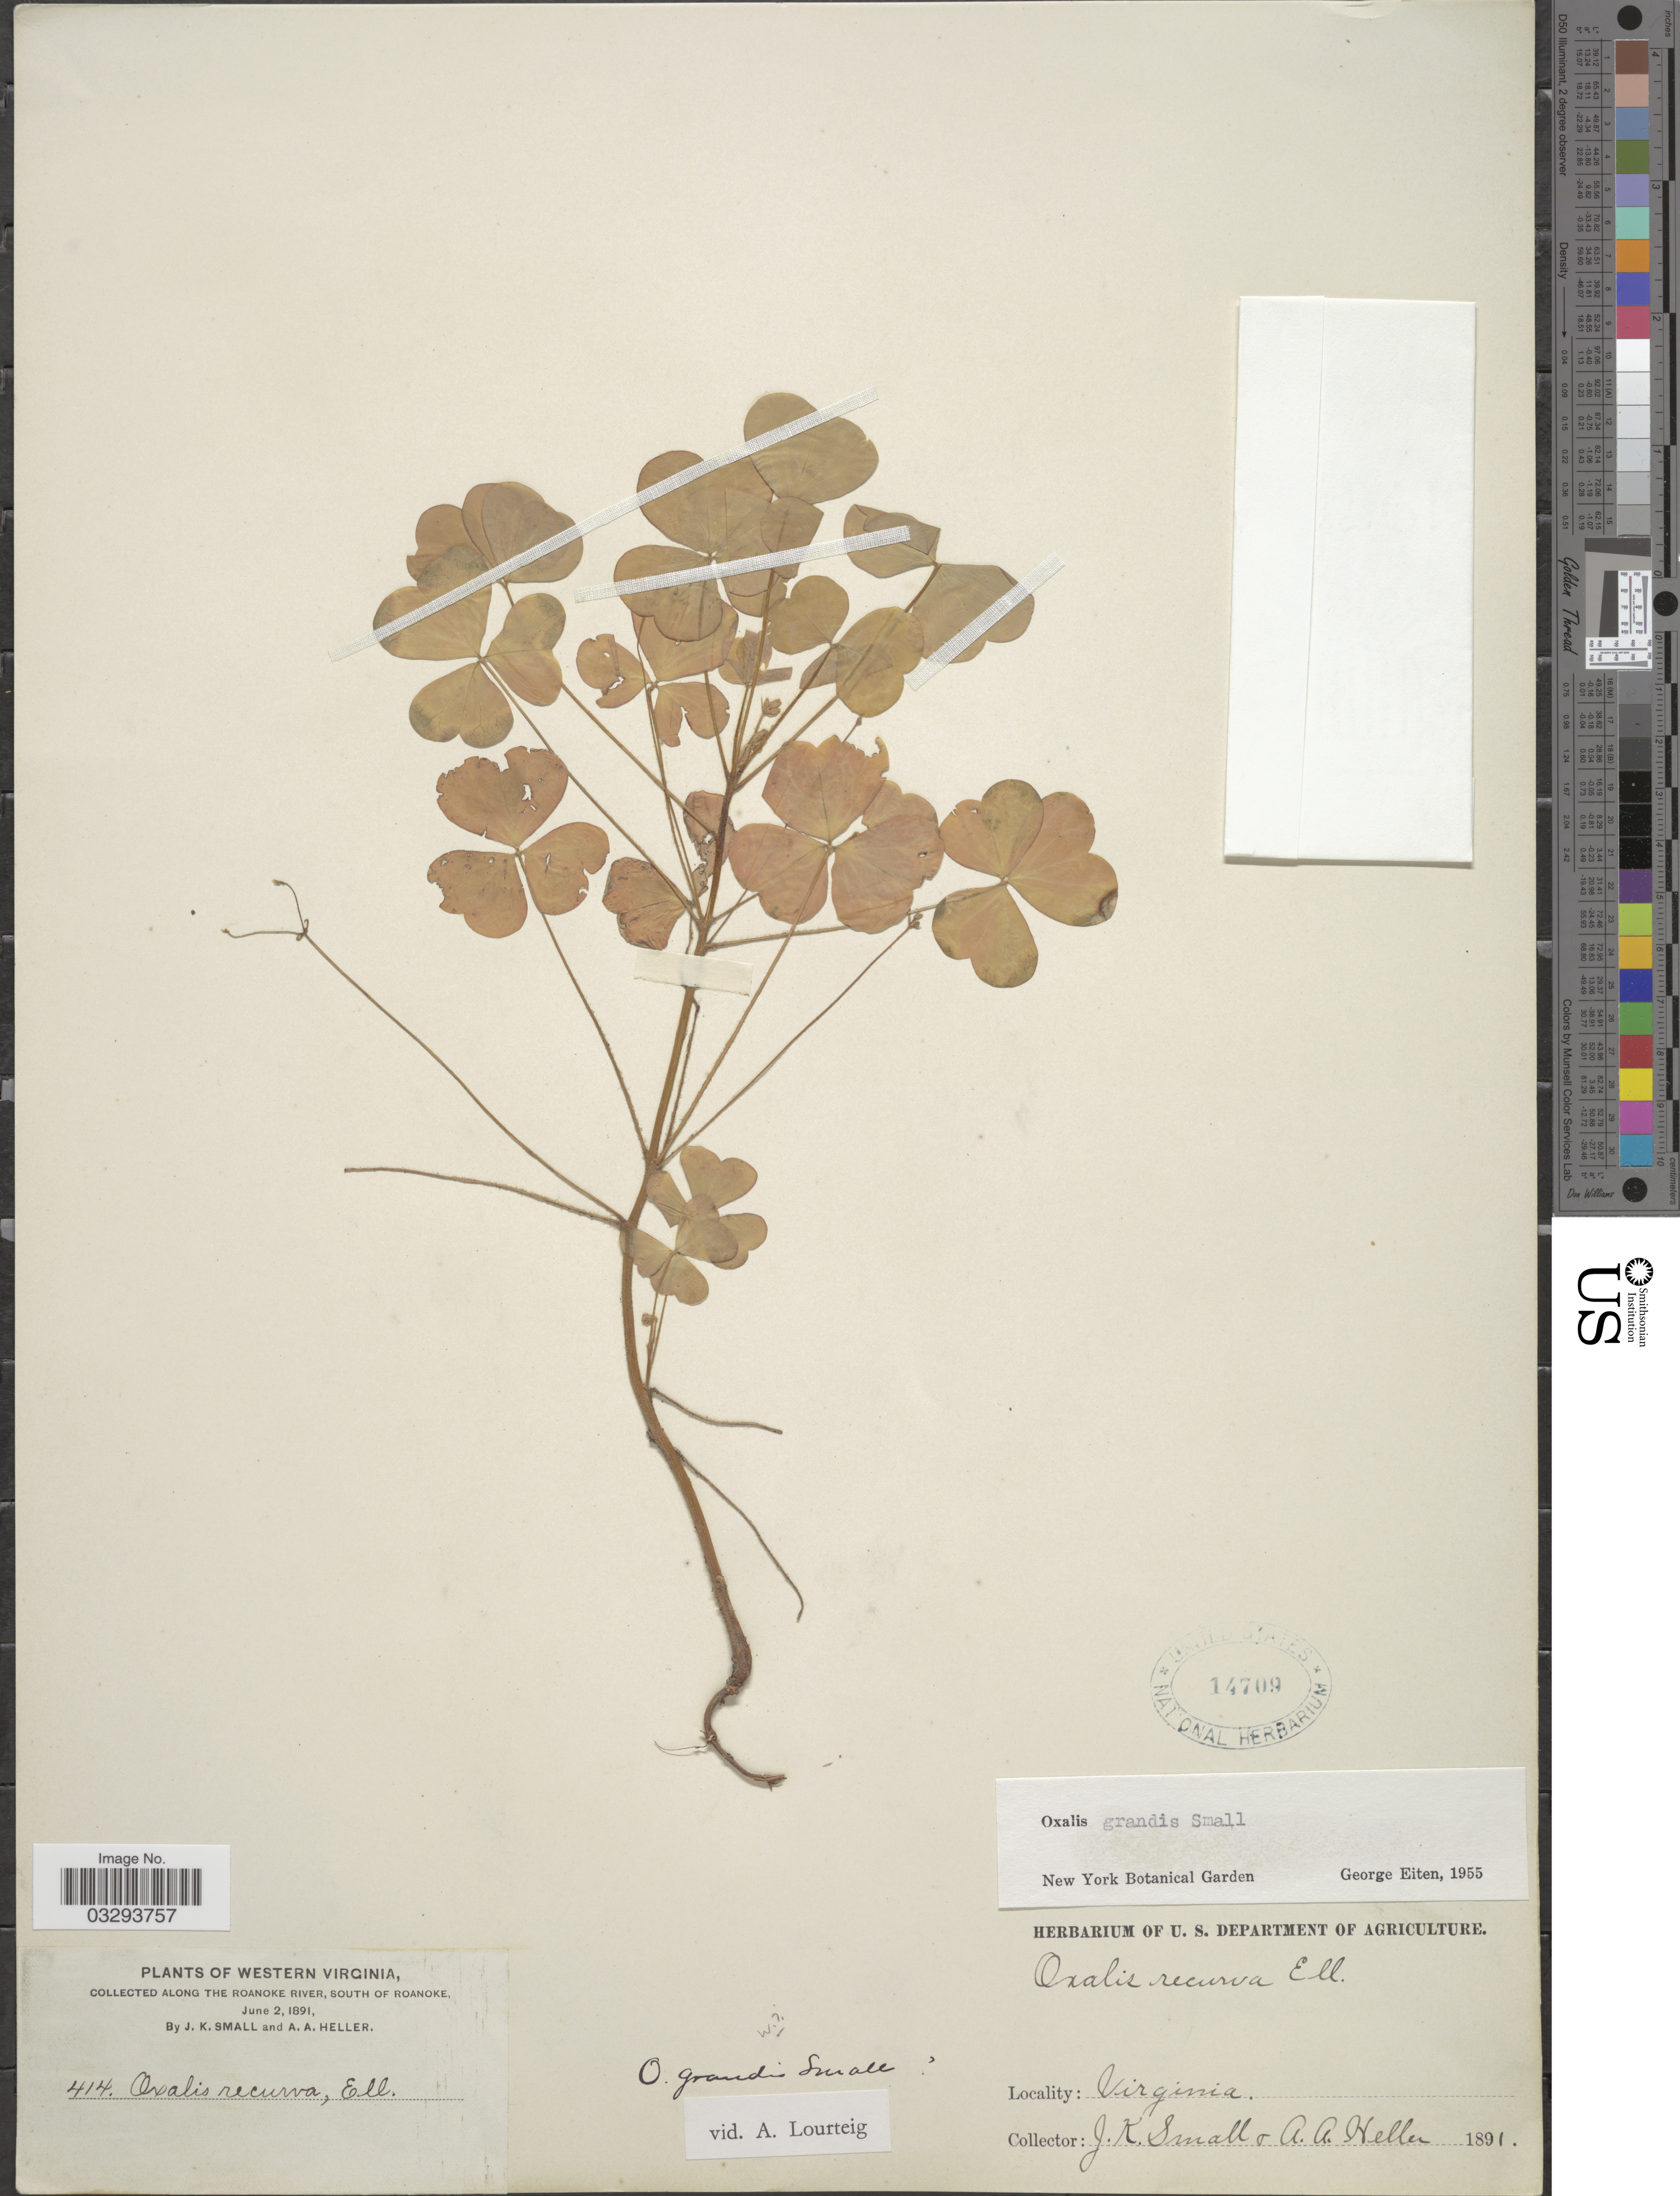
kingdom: Plantae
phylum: Tracheophyta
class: Magnoliopsida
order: Oxalidales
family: Oxalidaceae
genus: Oxalis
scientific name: Oxalis grandis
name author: Small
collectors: J. K. Small & A. A. Heller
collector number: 414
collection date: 1891-06-02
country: United States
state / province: Virginia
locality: Western Virginia, along the Roanoke River, South of Roanoke.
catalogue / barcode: US 14709